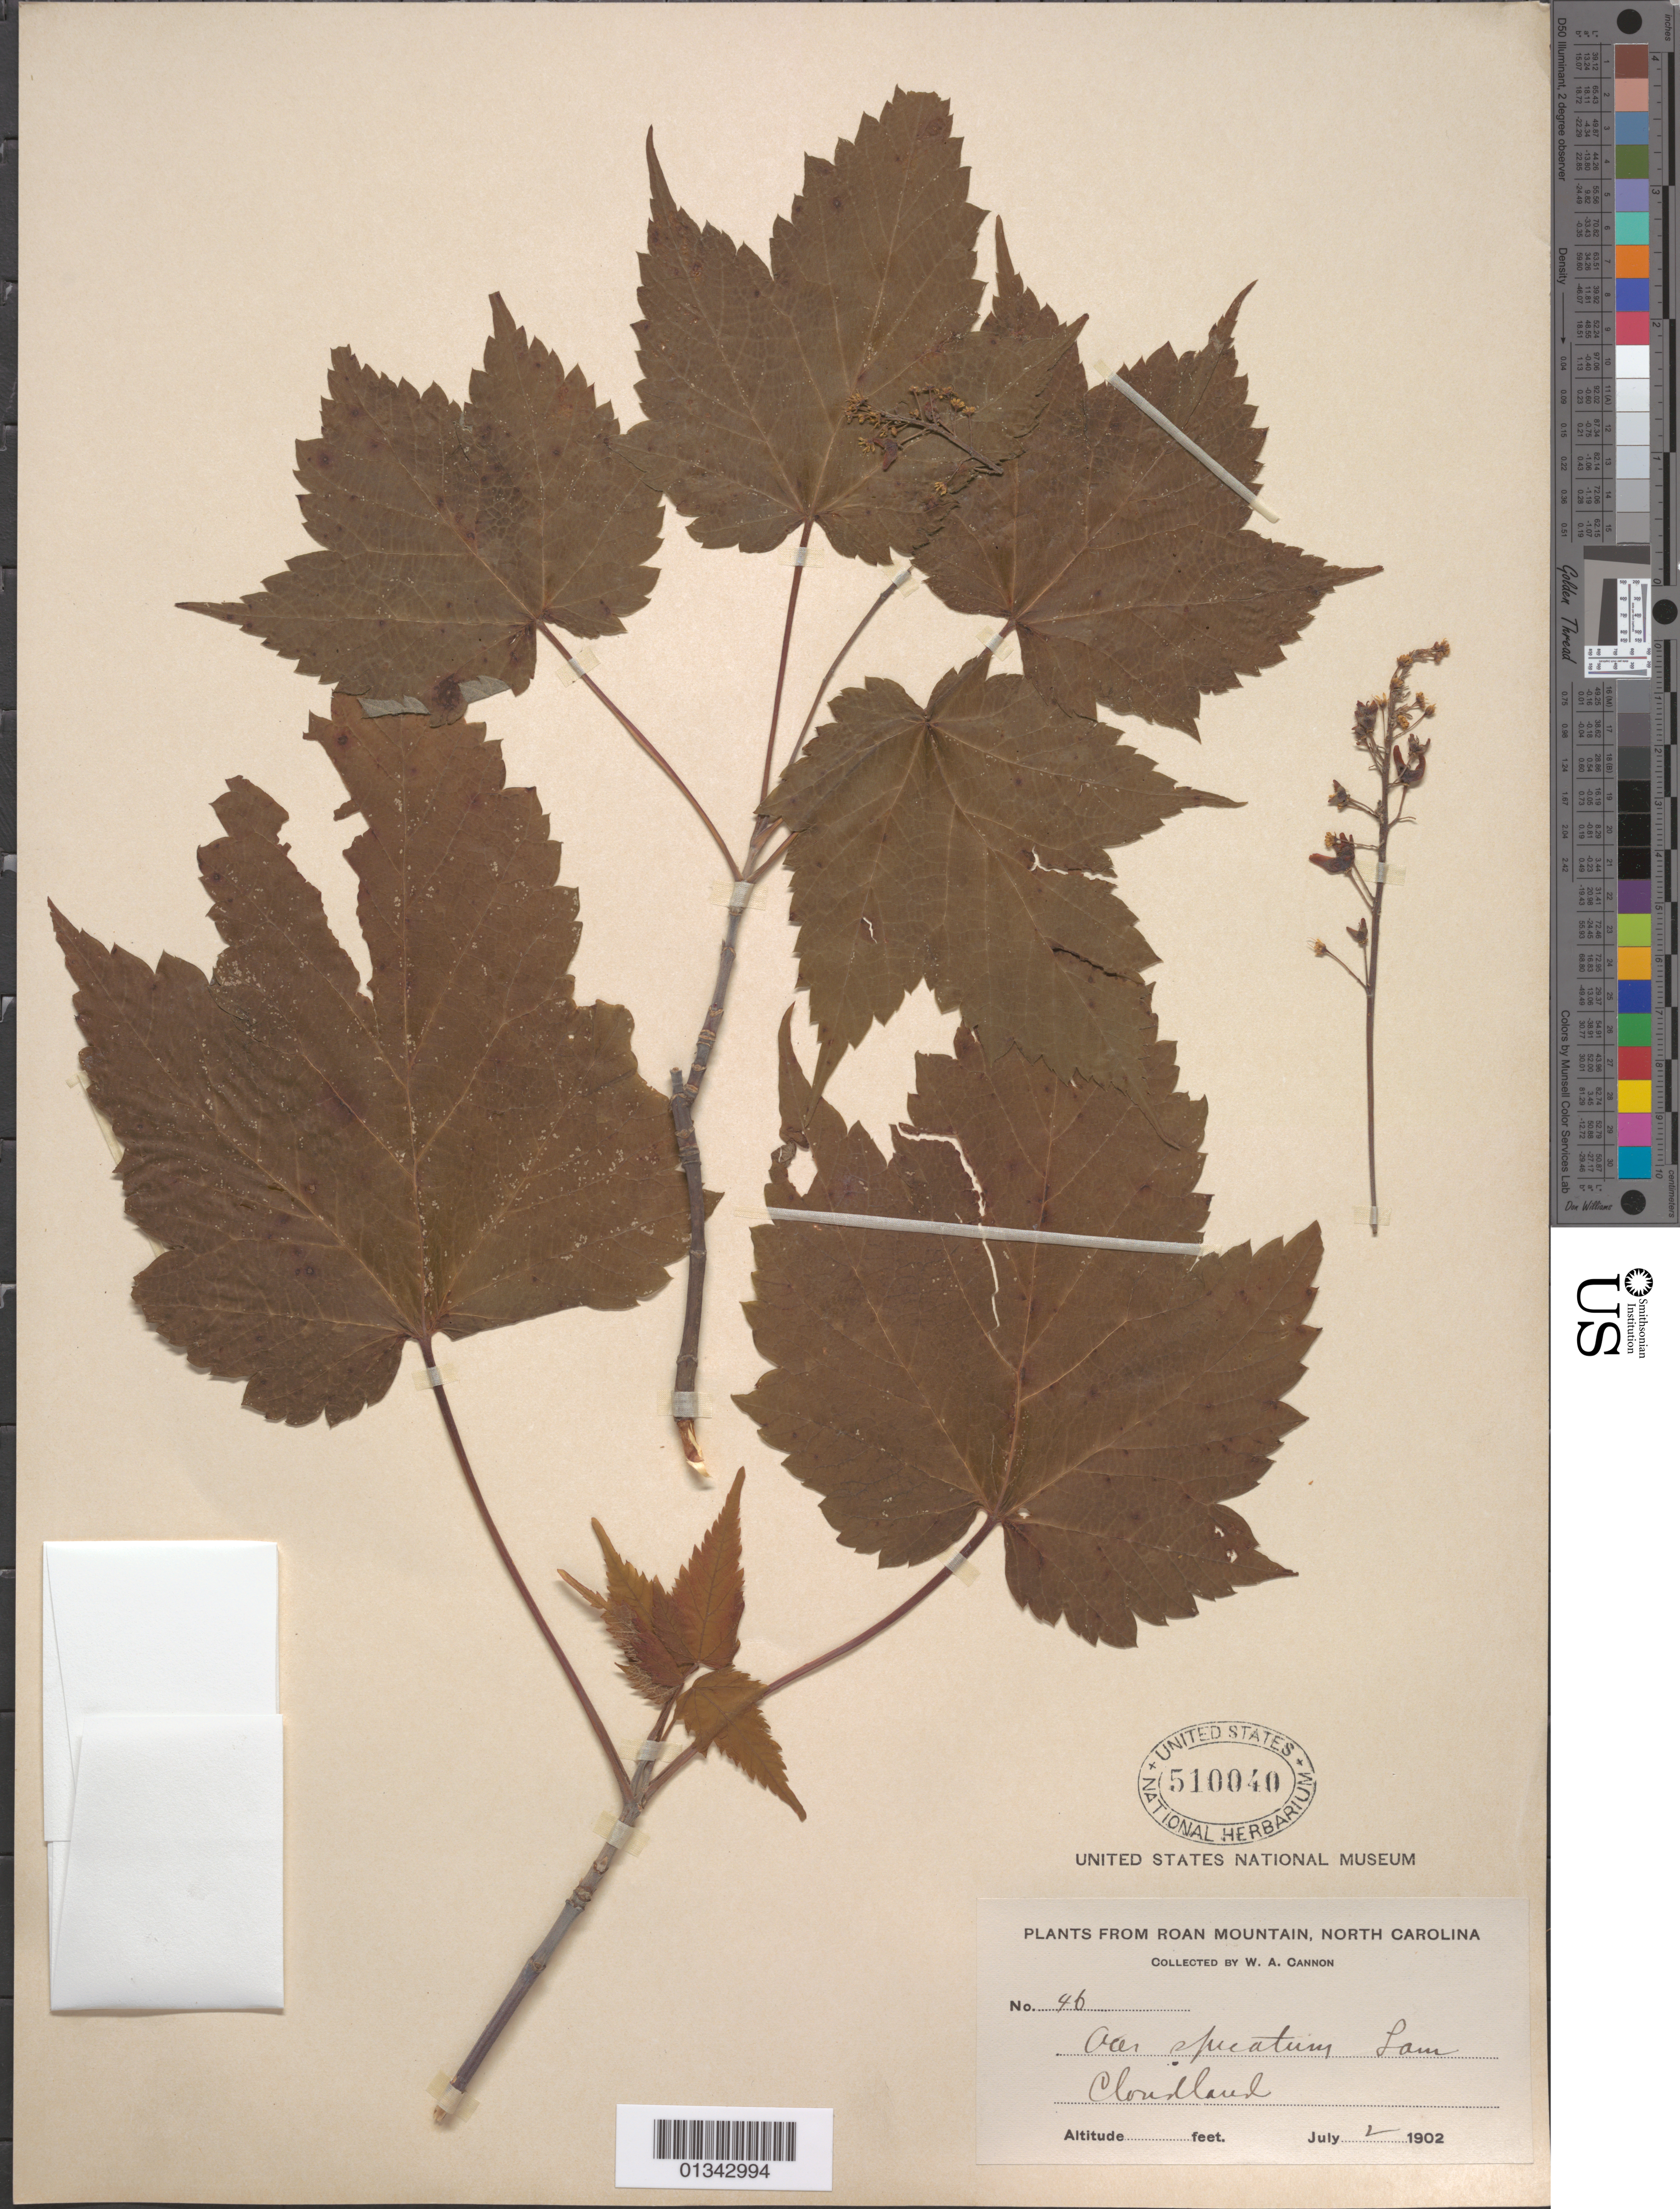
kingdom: Plantae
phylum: Tracheophyta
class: Magnoliopsida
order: Sapindales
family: Sapindaceae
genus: Acer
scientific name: Acer spicatum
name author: Lam.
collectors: W. Cannon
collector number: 46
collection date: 1902-07-02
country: United States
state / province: North Carolina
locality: Roan Mountain, Cloudland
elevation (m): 1798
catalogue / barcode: US 510040